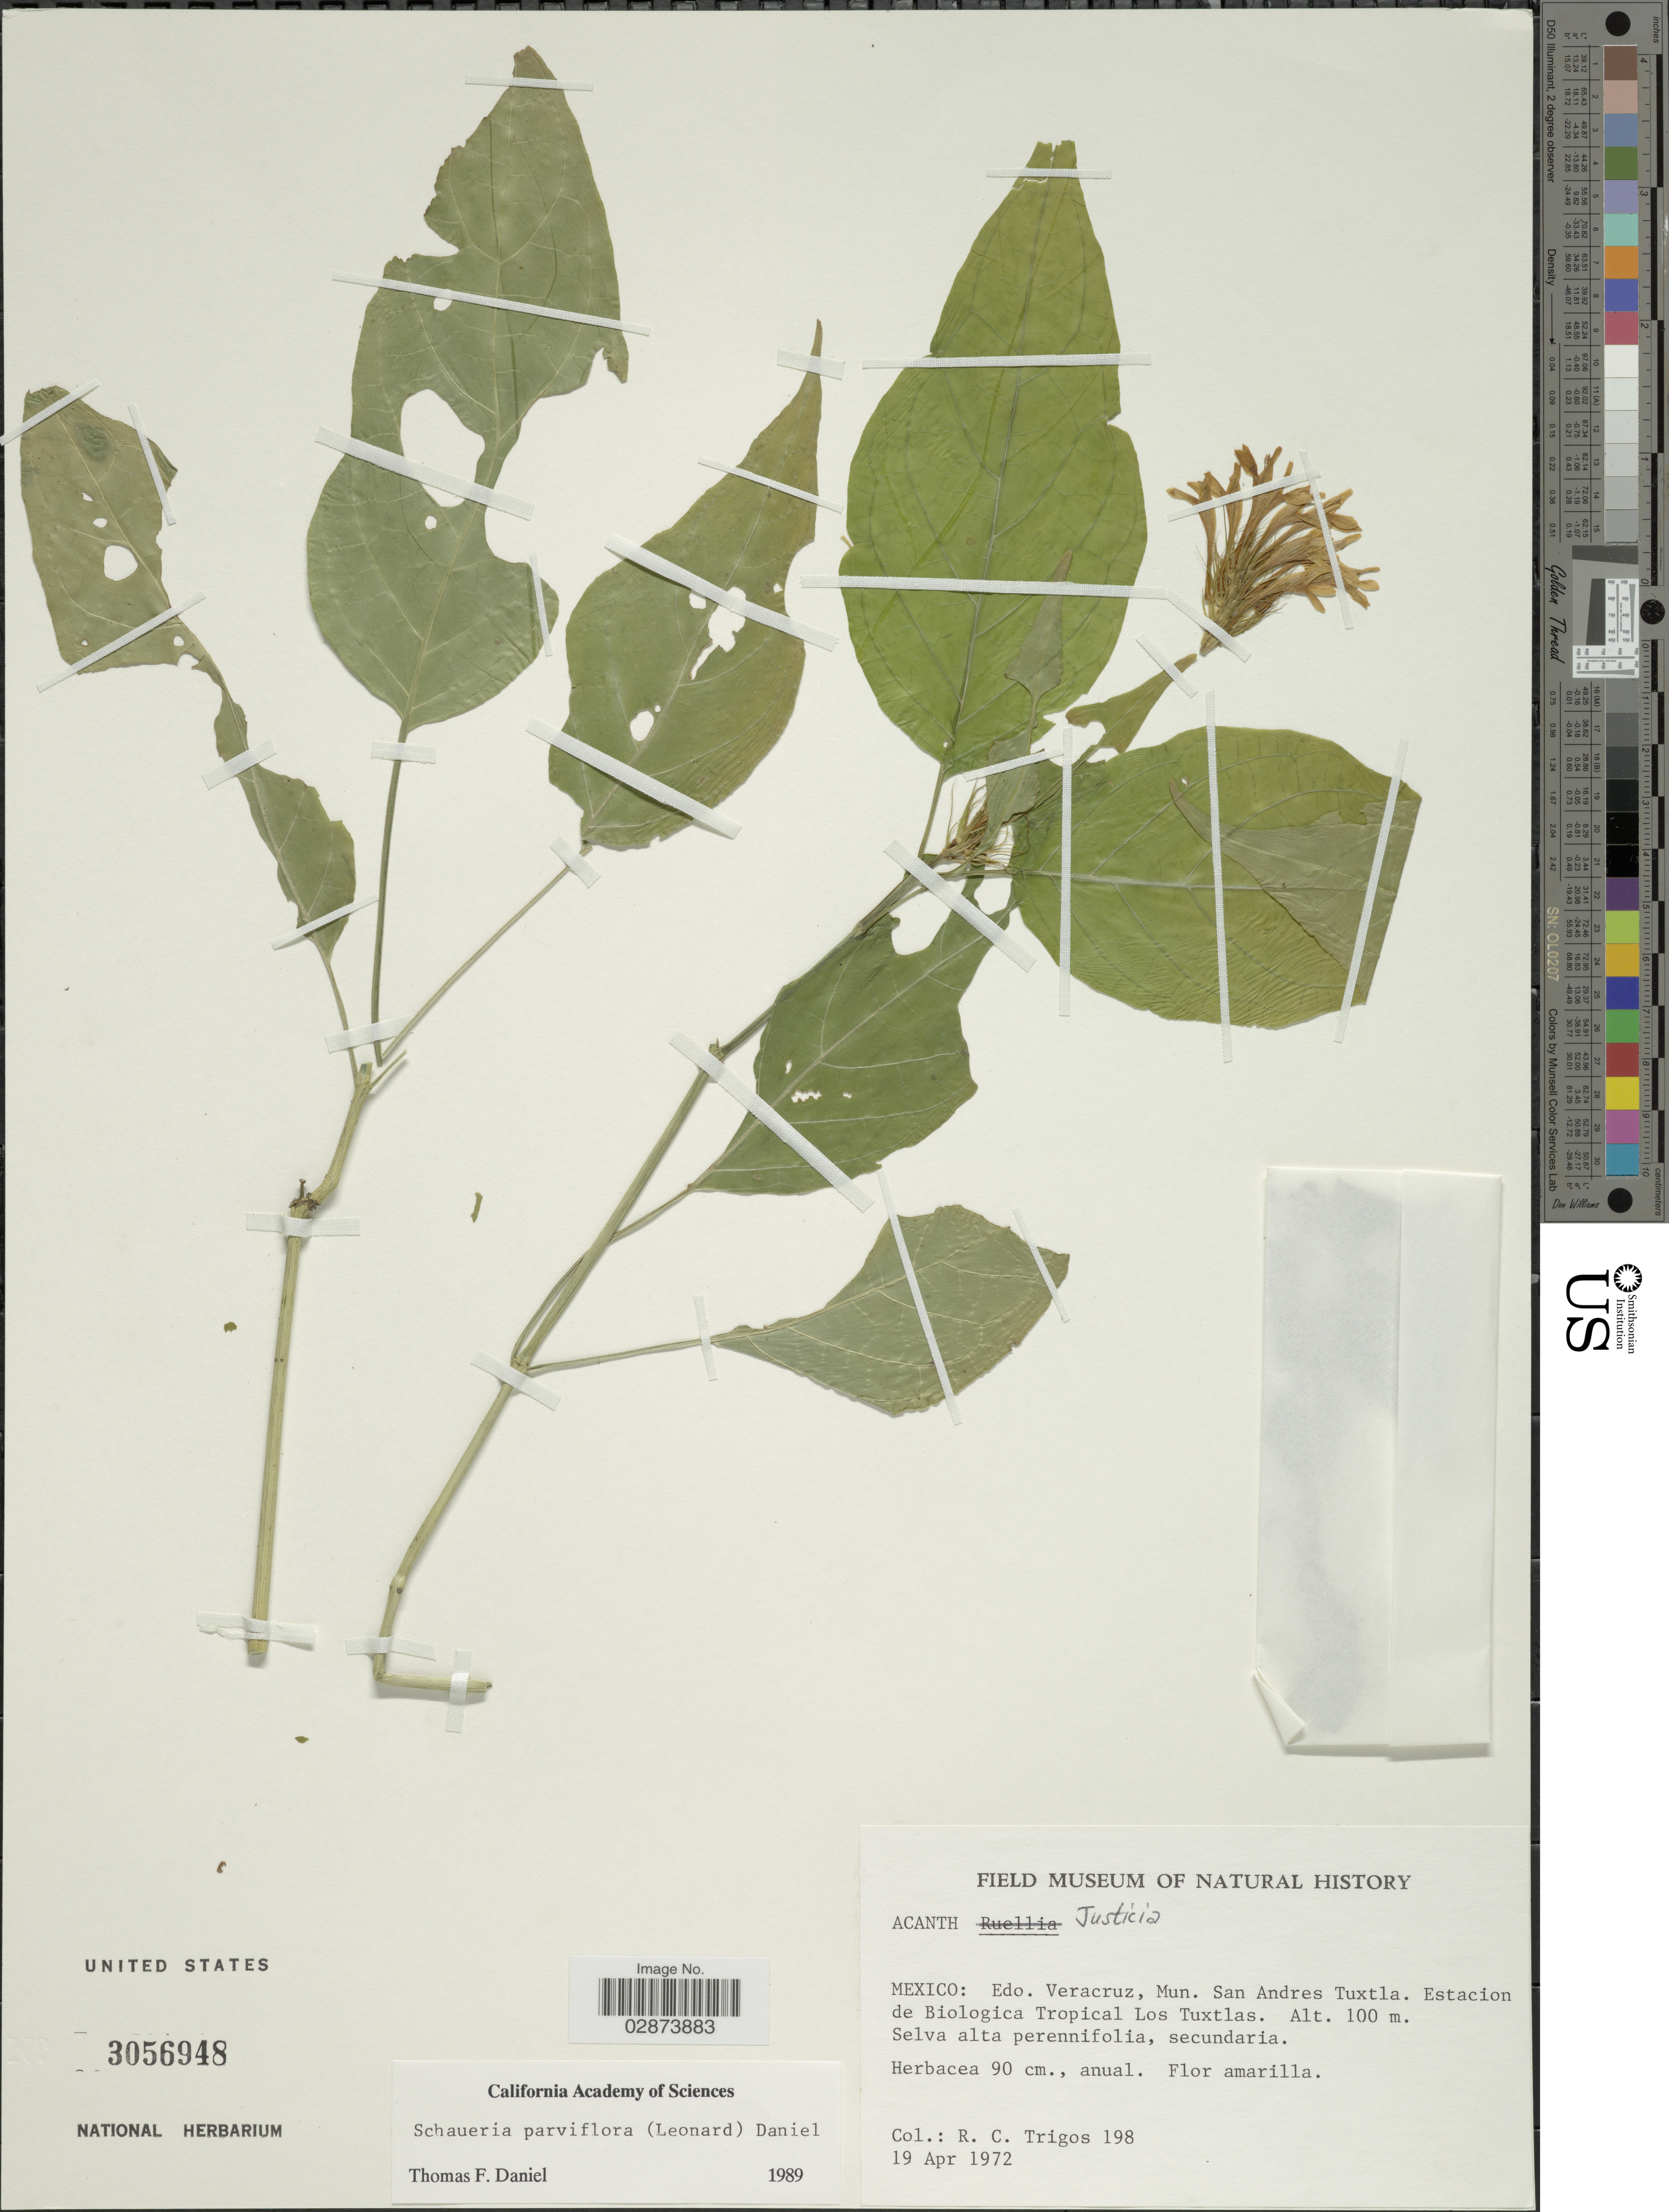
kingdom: Plantae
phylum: Tracheophyta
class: Magnoliopsida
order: Lamiales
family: Acanthaceae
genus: Schaueria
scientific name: Schaueria parviflora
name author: (Leonard) T.F. Daniel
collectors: R. Trigos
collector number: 198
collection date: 1972-04-19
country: Mexico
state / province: Veracruz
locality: Veracruz, Mun. San Andres Tuxtla. Estacion de Biologica Tropical Los Tuxtlas.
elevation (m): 100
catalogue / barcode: US 3056948